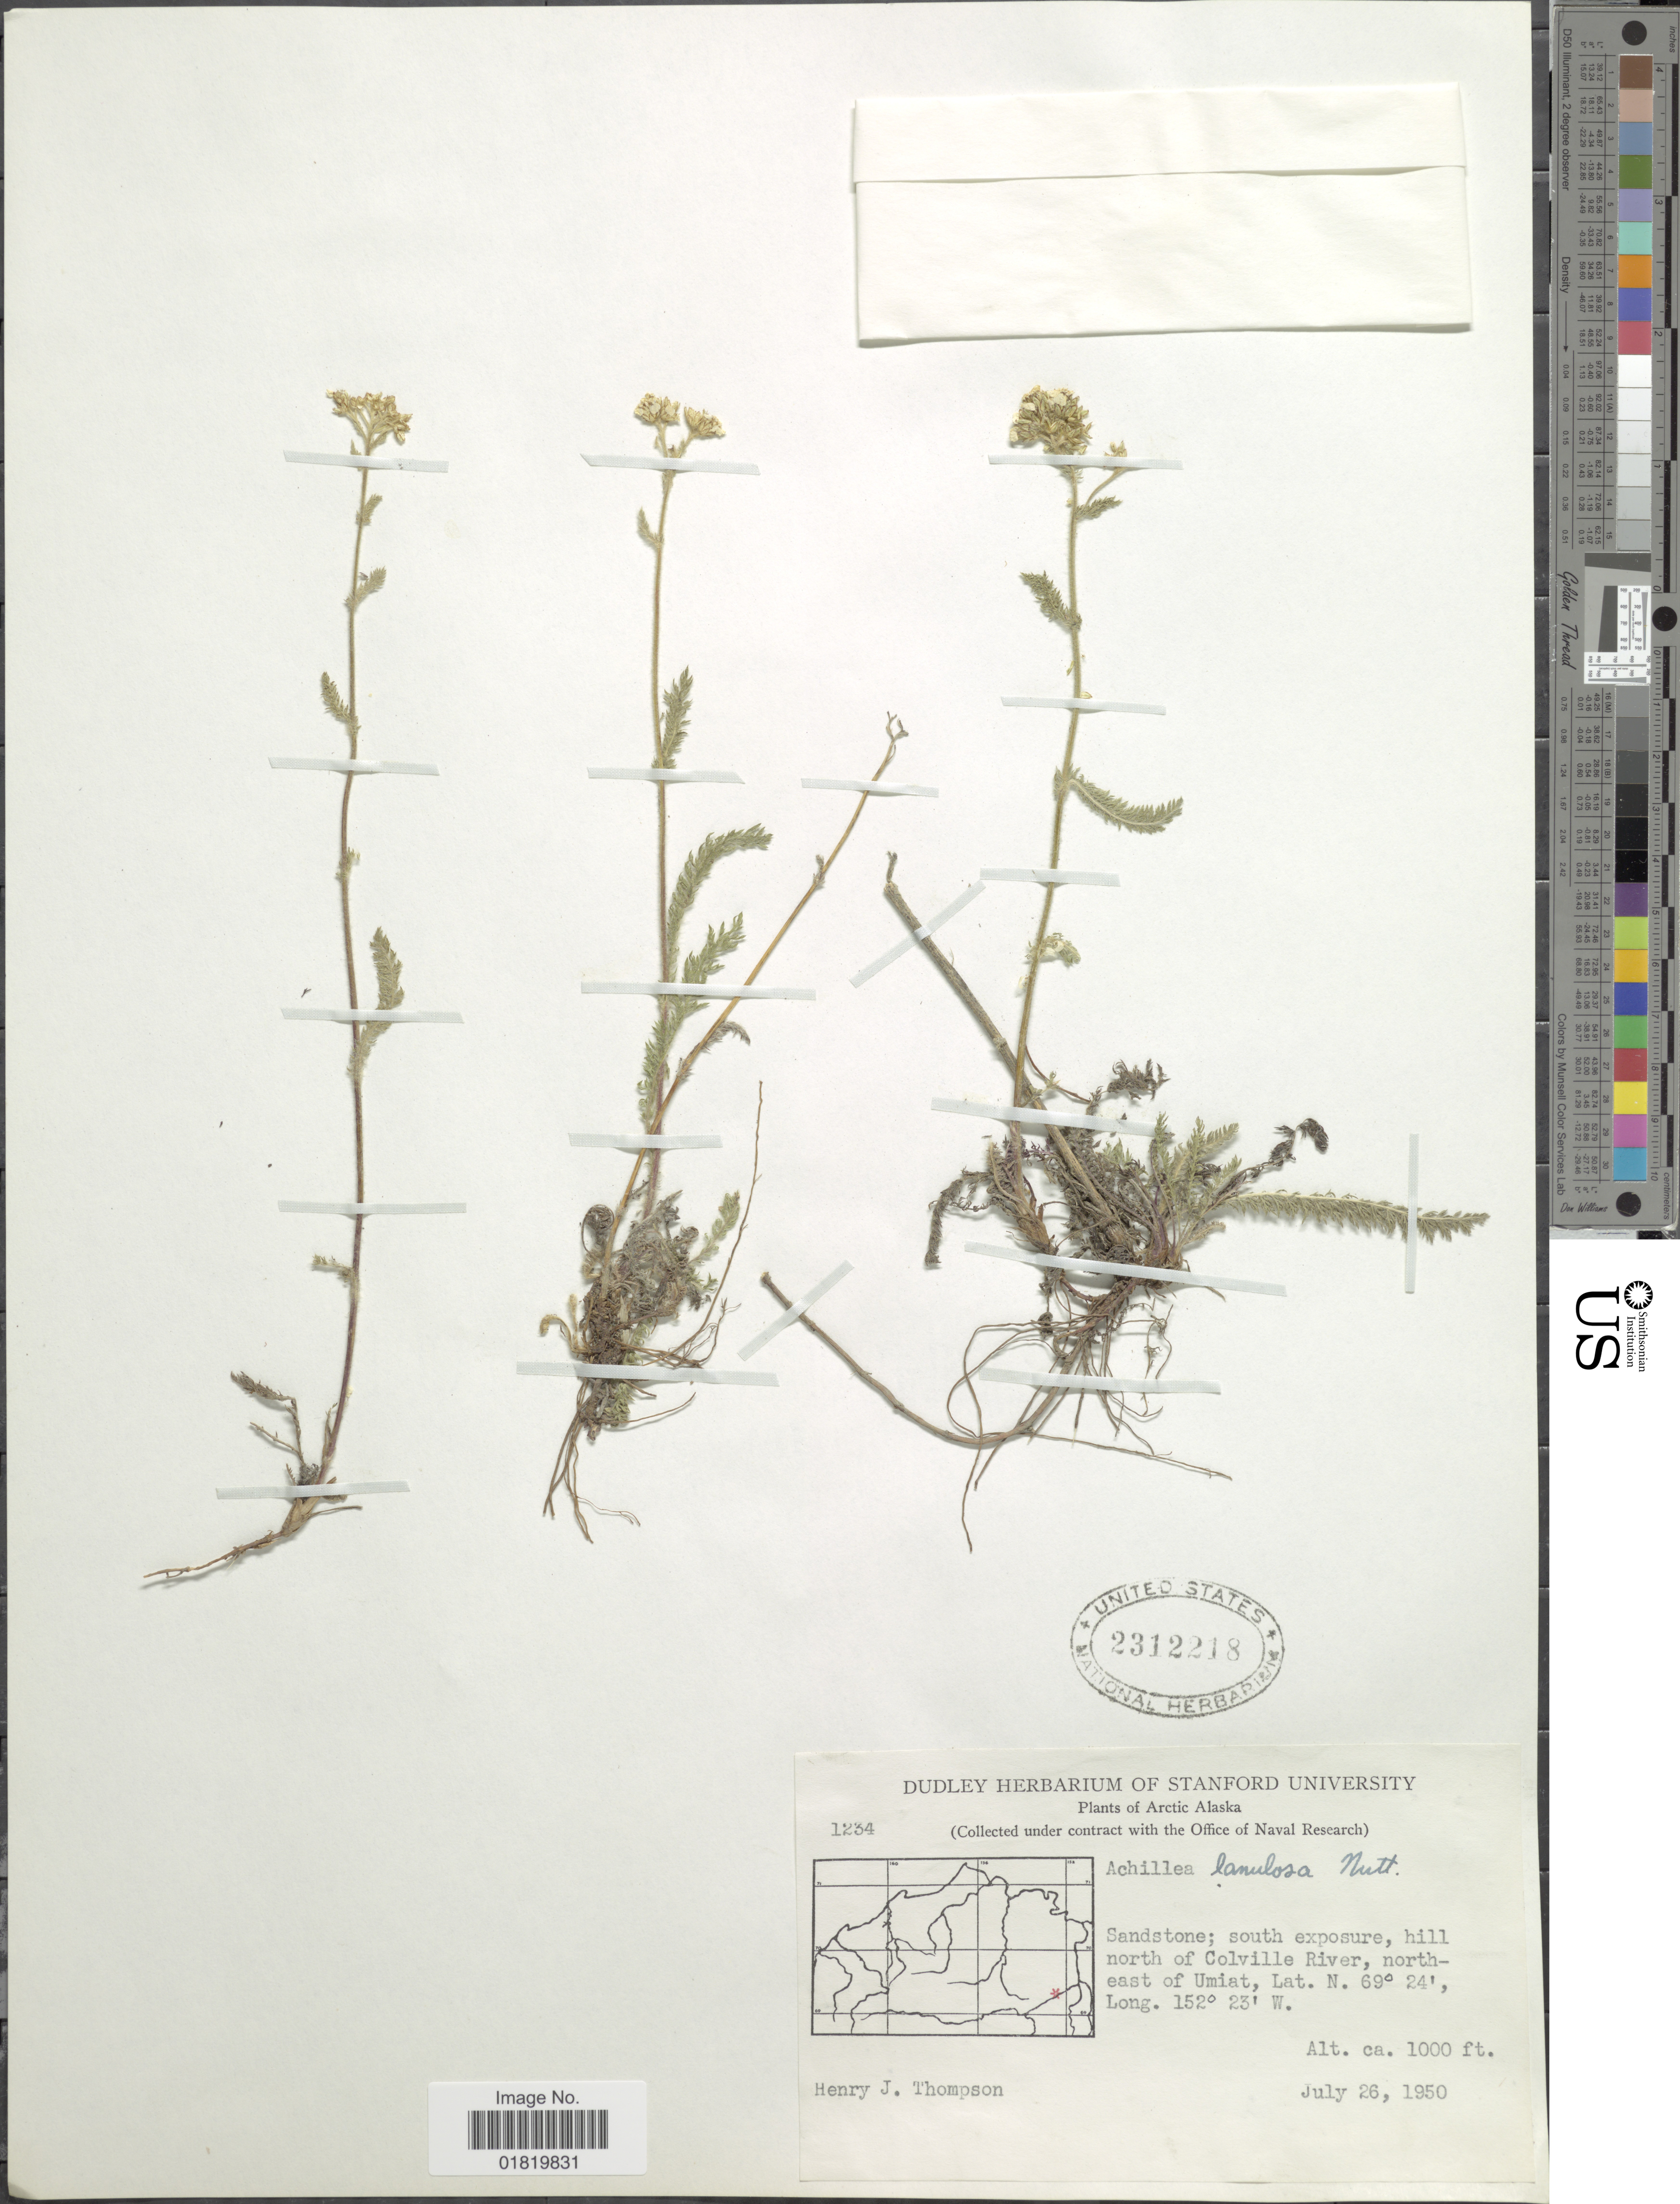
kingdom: Plantae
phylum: Tracheophyta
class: Magnoliopsida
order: Asterales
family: Asteraceae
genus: Achillea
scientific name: Achillea lanulosa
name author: Nutt.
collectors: H. J. Thompson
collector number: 1234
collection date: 1950-07-26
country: United States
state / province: Alaska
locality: Arctic Alaska. Sandstone; south exposure, hill north of Colville River, north-east of Umiat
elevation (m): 305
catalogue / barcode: US 2312218